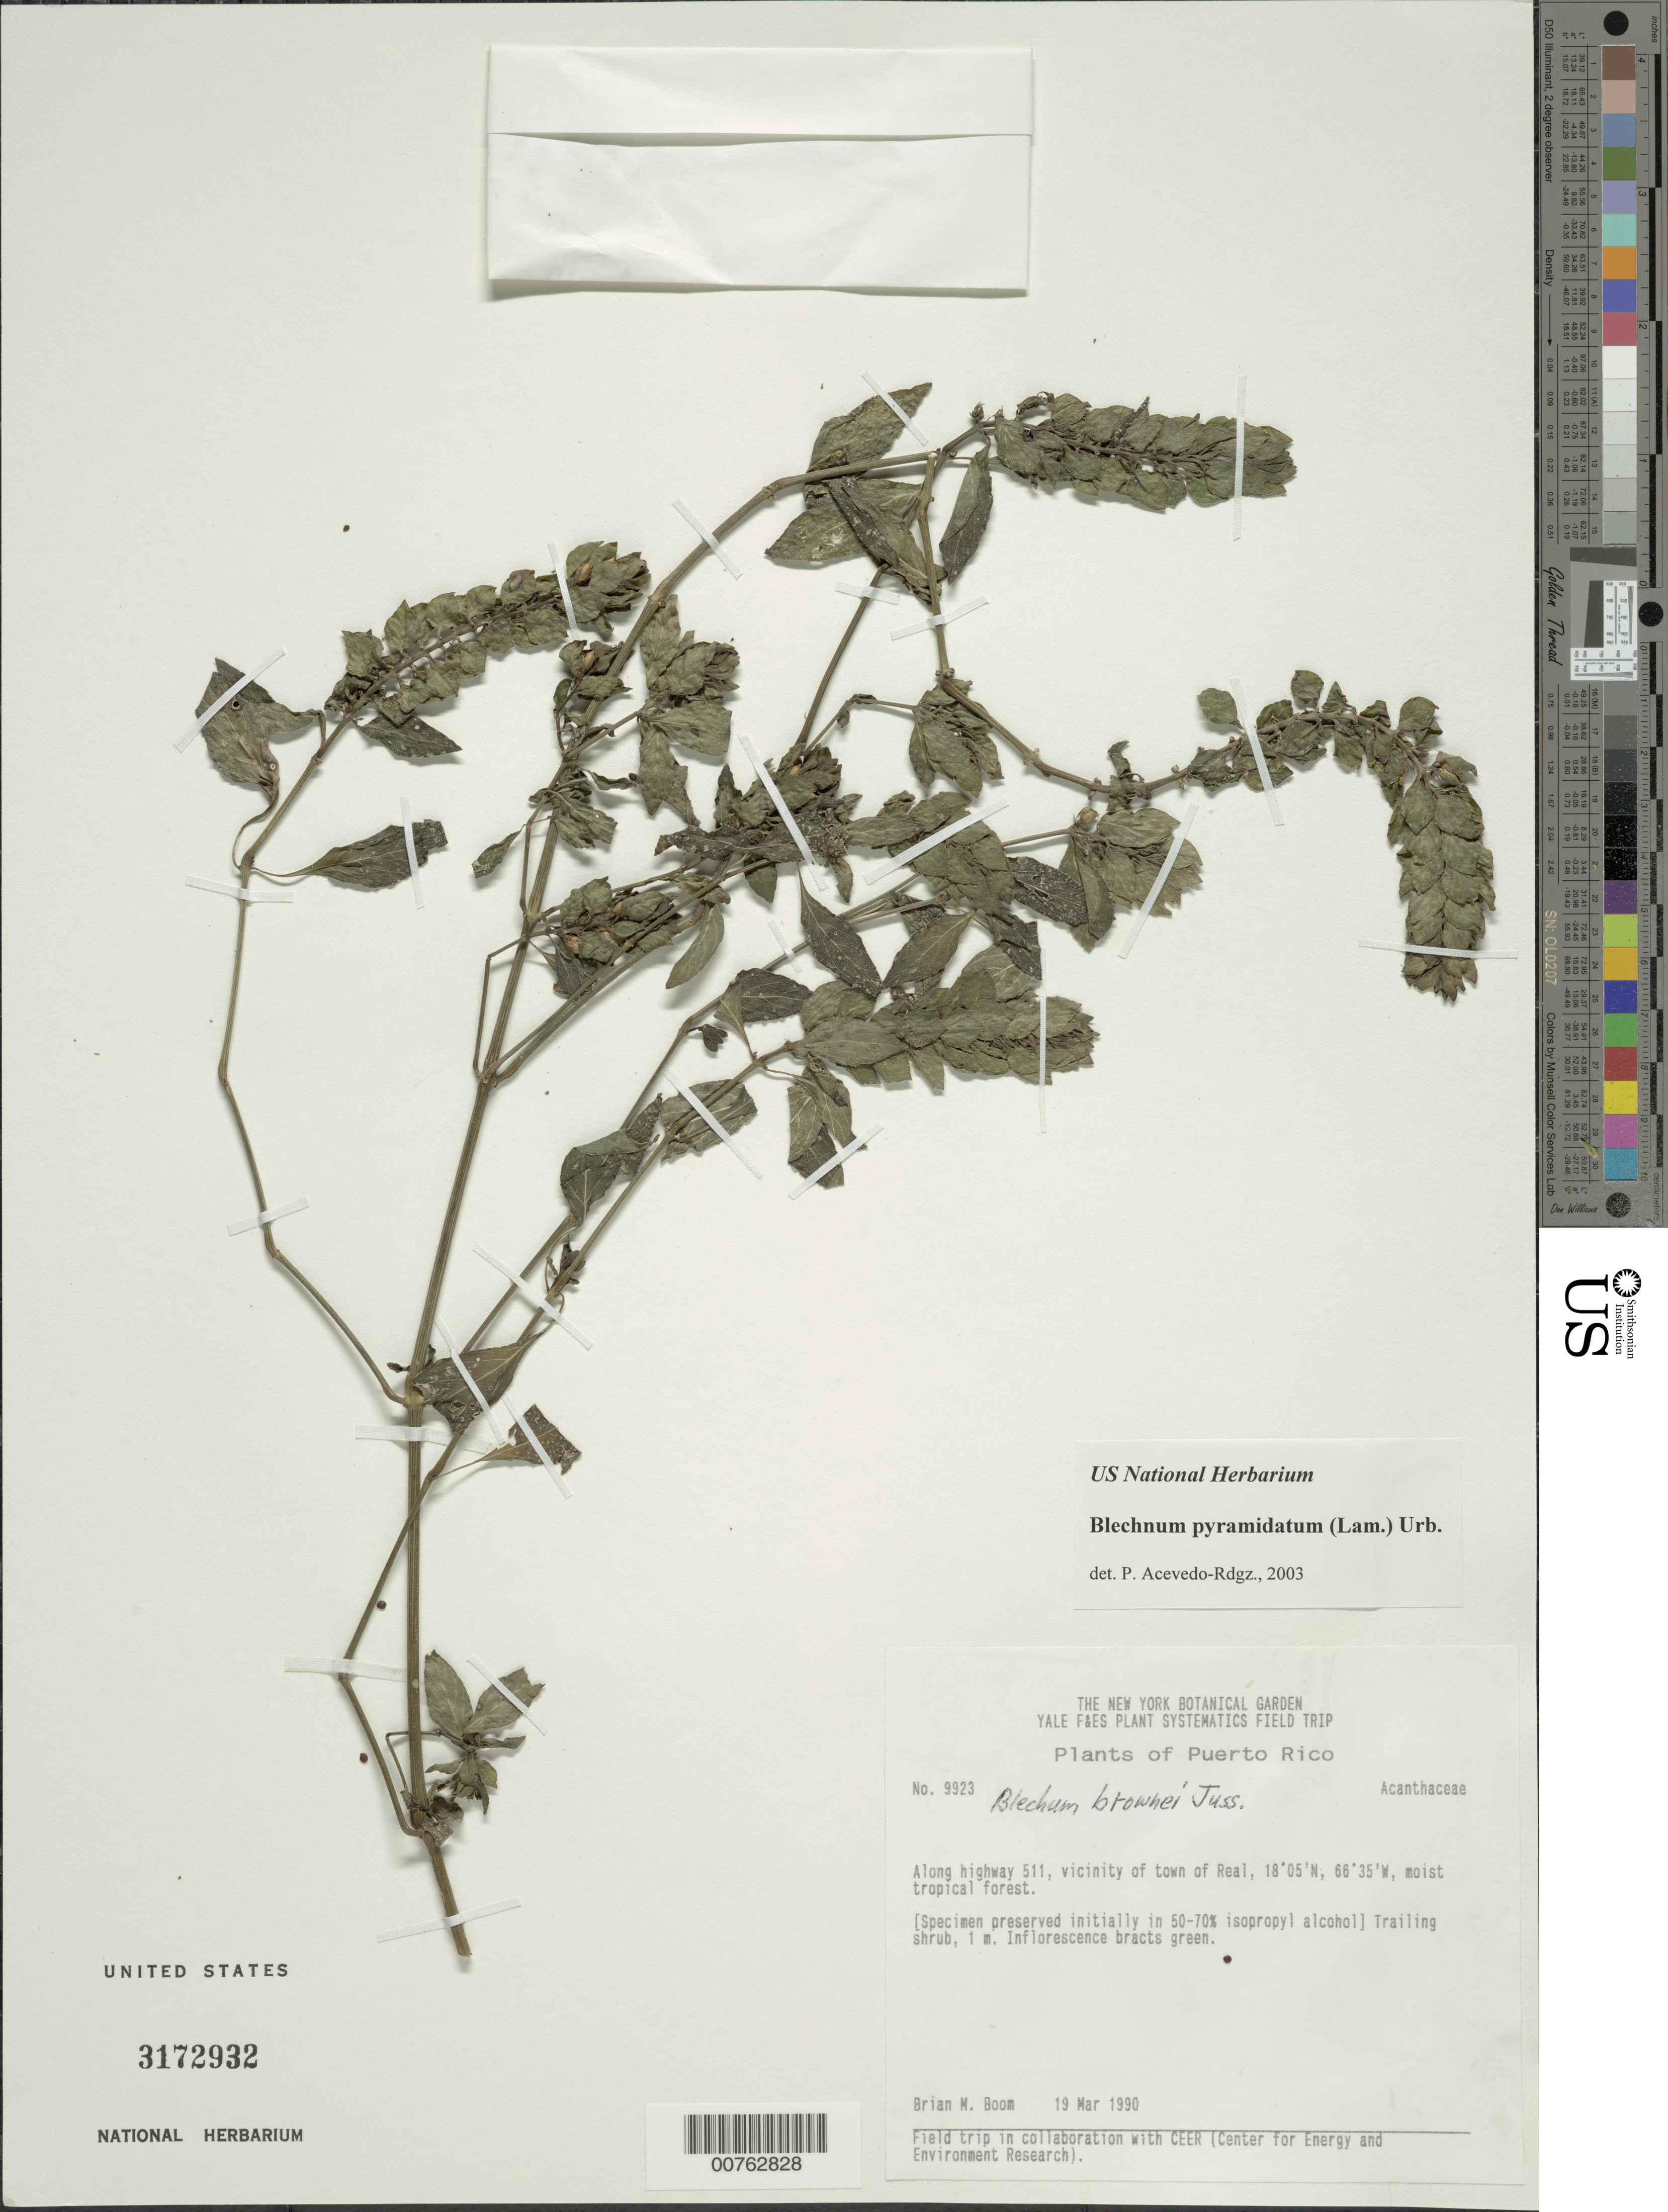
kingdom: Plantae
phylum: Tracheophyta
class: Magnoliopsida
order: Lamiales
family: Acanthaceae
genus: Blechum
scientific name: Blechum pyramidatum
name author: (Lam.) Urb.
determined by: Acevedo-Rodríguez, P., (BOT), Smithsonian Institution - National Museum of Natural History (UNITED STATES)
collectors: B. M. Boom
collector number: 9923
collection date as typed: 19 Mar 1990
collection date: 1990-03-19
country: Puerto Rico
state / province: Ponce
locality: Along highway 511, vicinity of town of Real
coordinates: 18.08333333, -66.58333333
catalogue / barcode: US 3172932